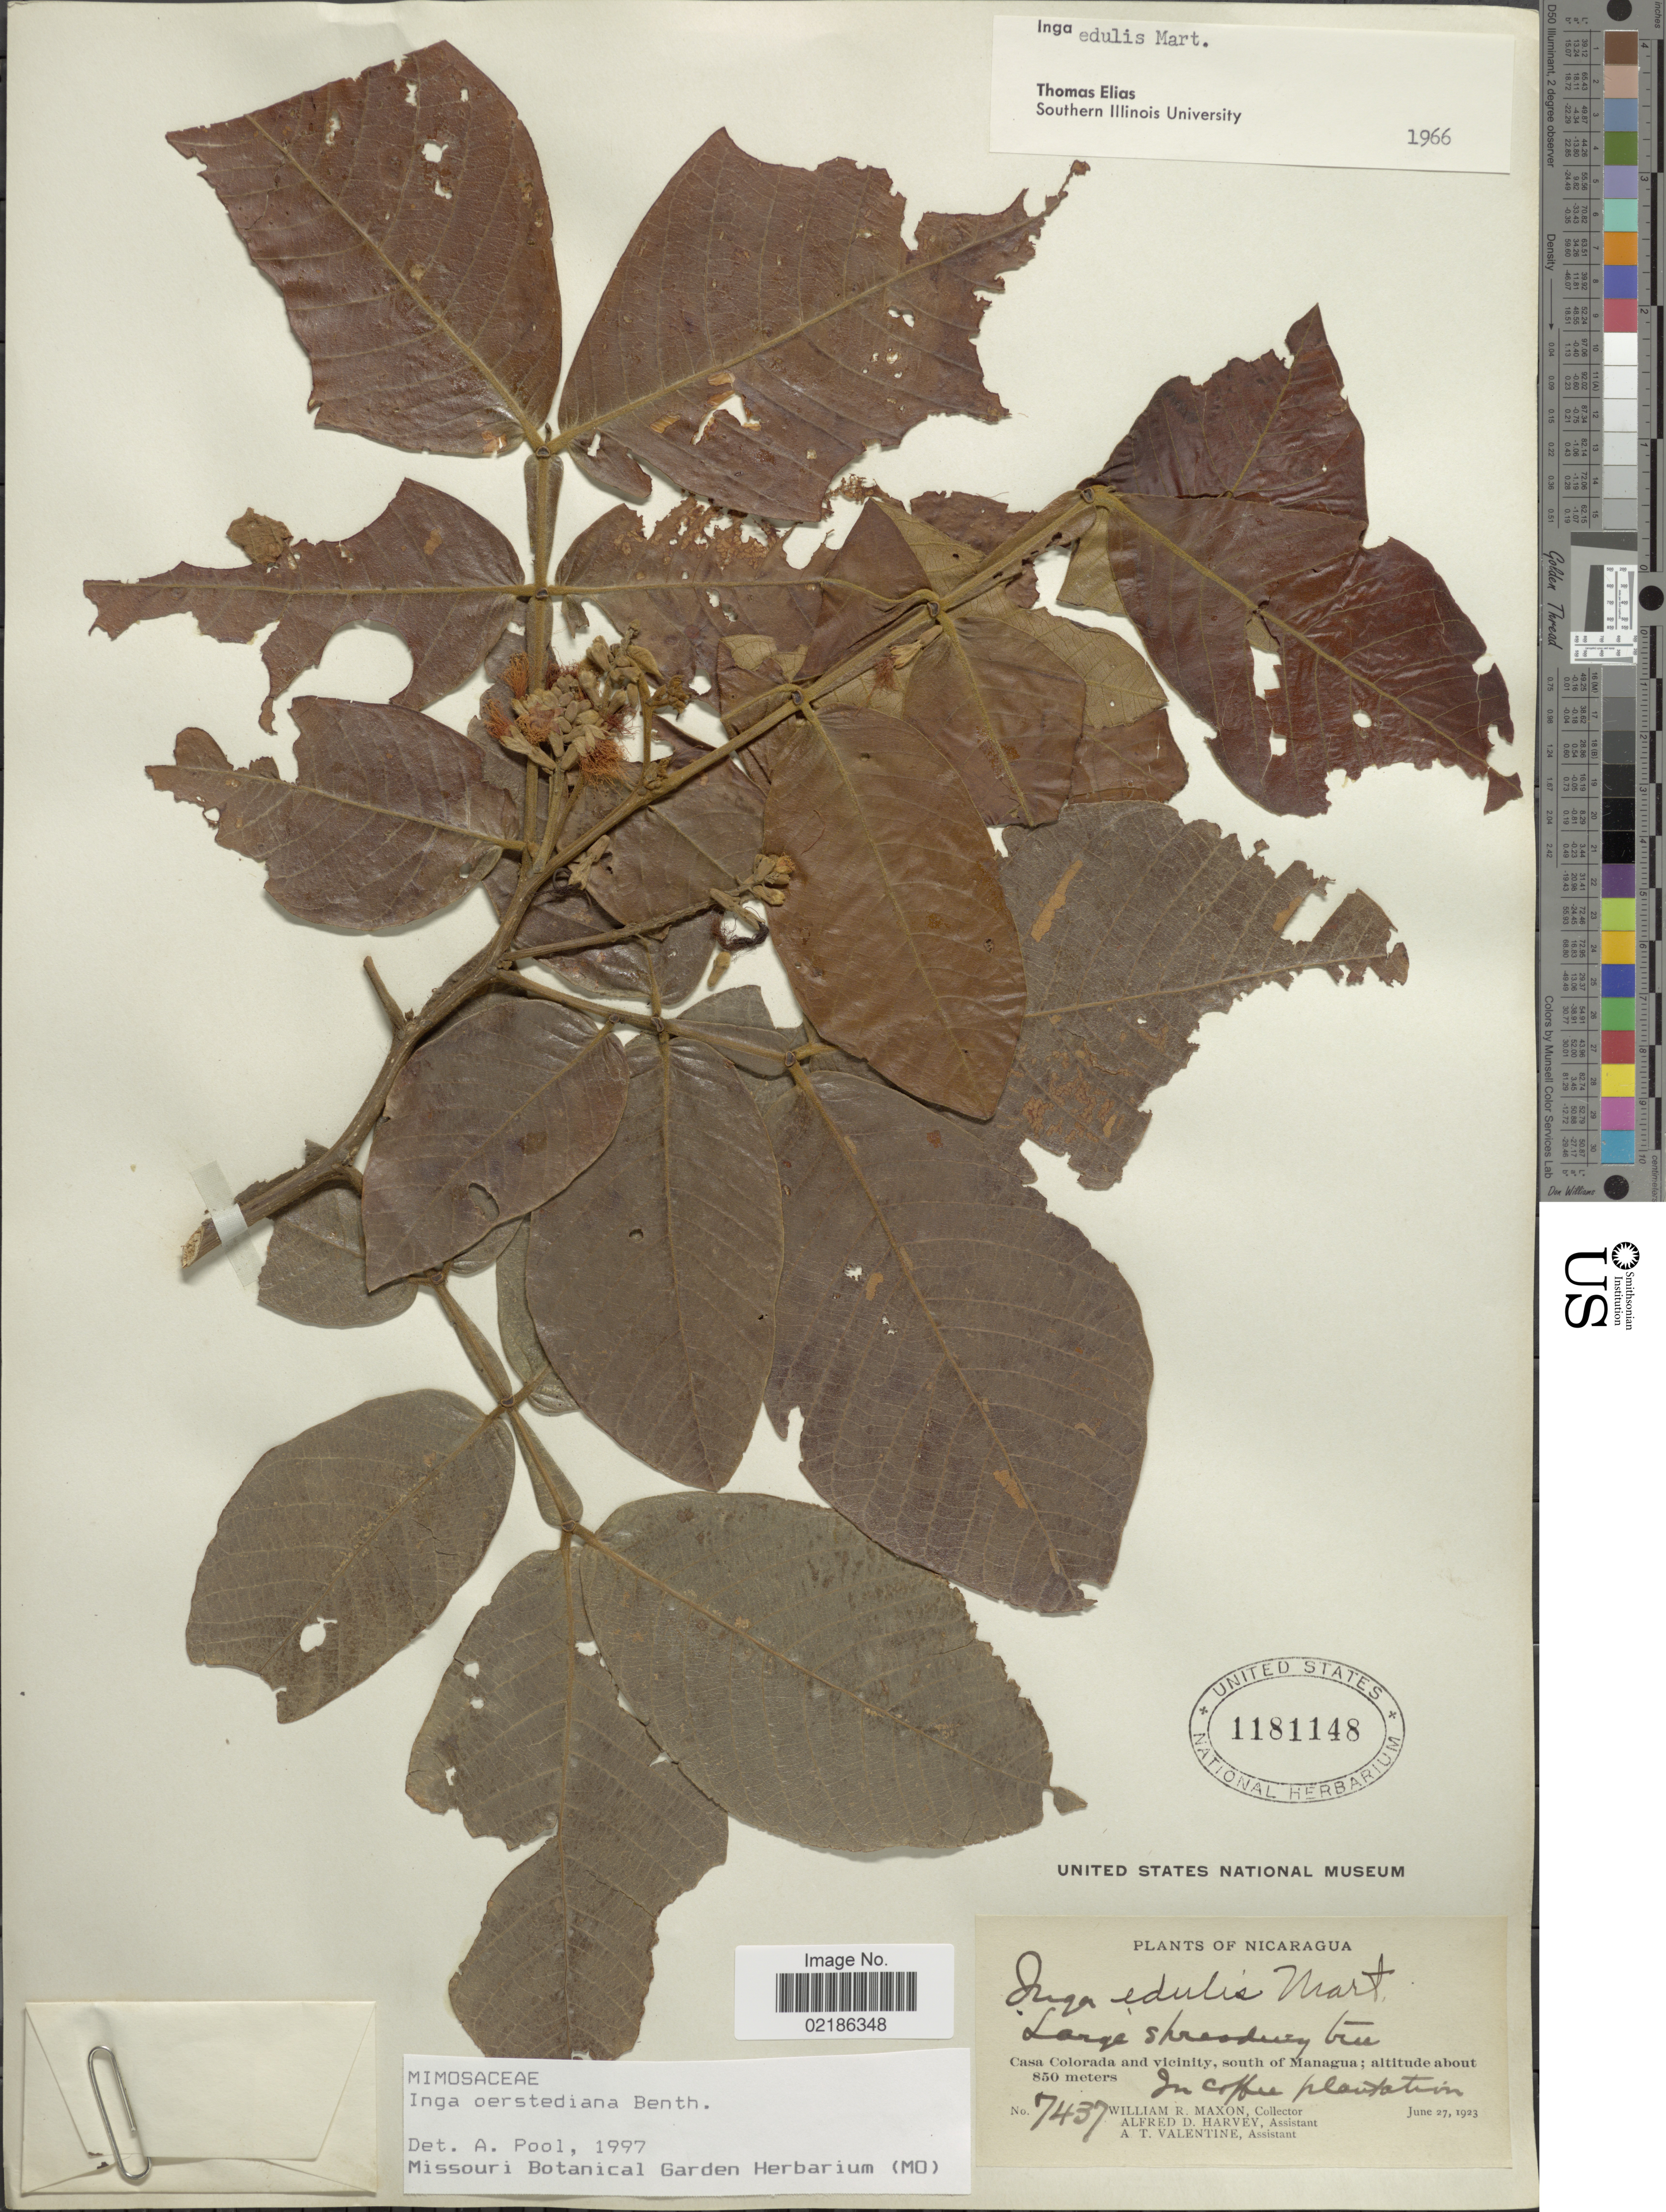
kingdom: Plantae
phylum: Tracheophyta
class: Magnoliopsida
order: Fabales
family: Fabaceae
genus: Inga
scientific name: Inga oerstediana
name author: Benth.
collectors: W. R. Maxon, A. D. Harvey & A. Valentine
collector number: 7437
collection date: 1923-06-27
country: Nicaragua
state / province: Managua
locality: Casa Colorada and Vicinity, south of Managua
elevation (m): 850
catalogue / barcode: US 1181148